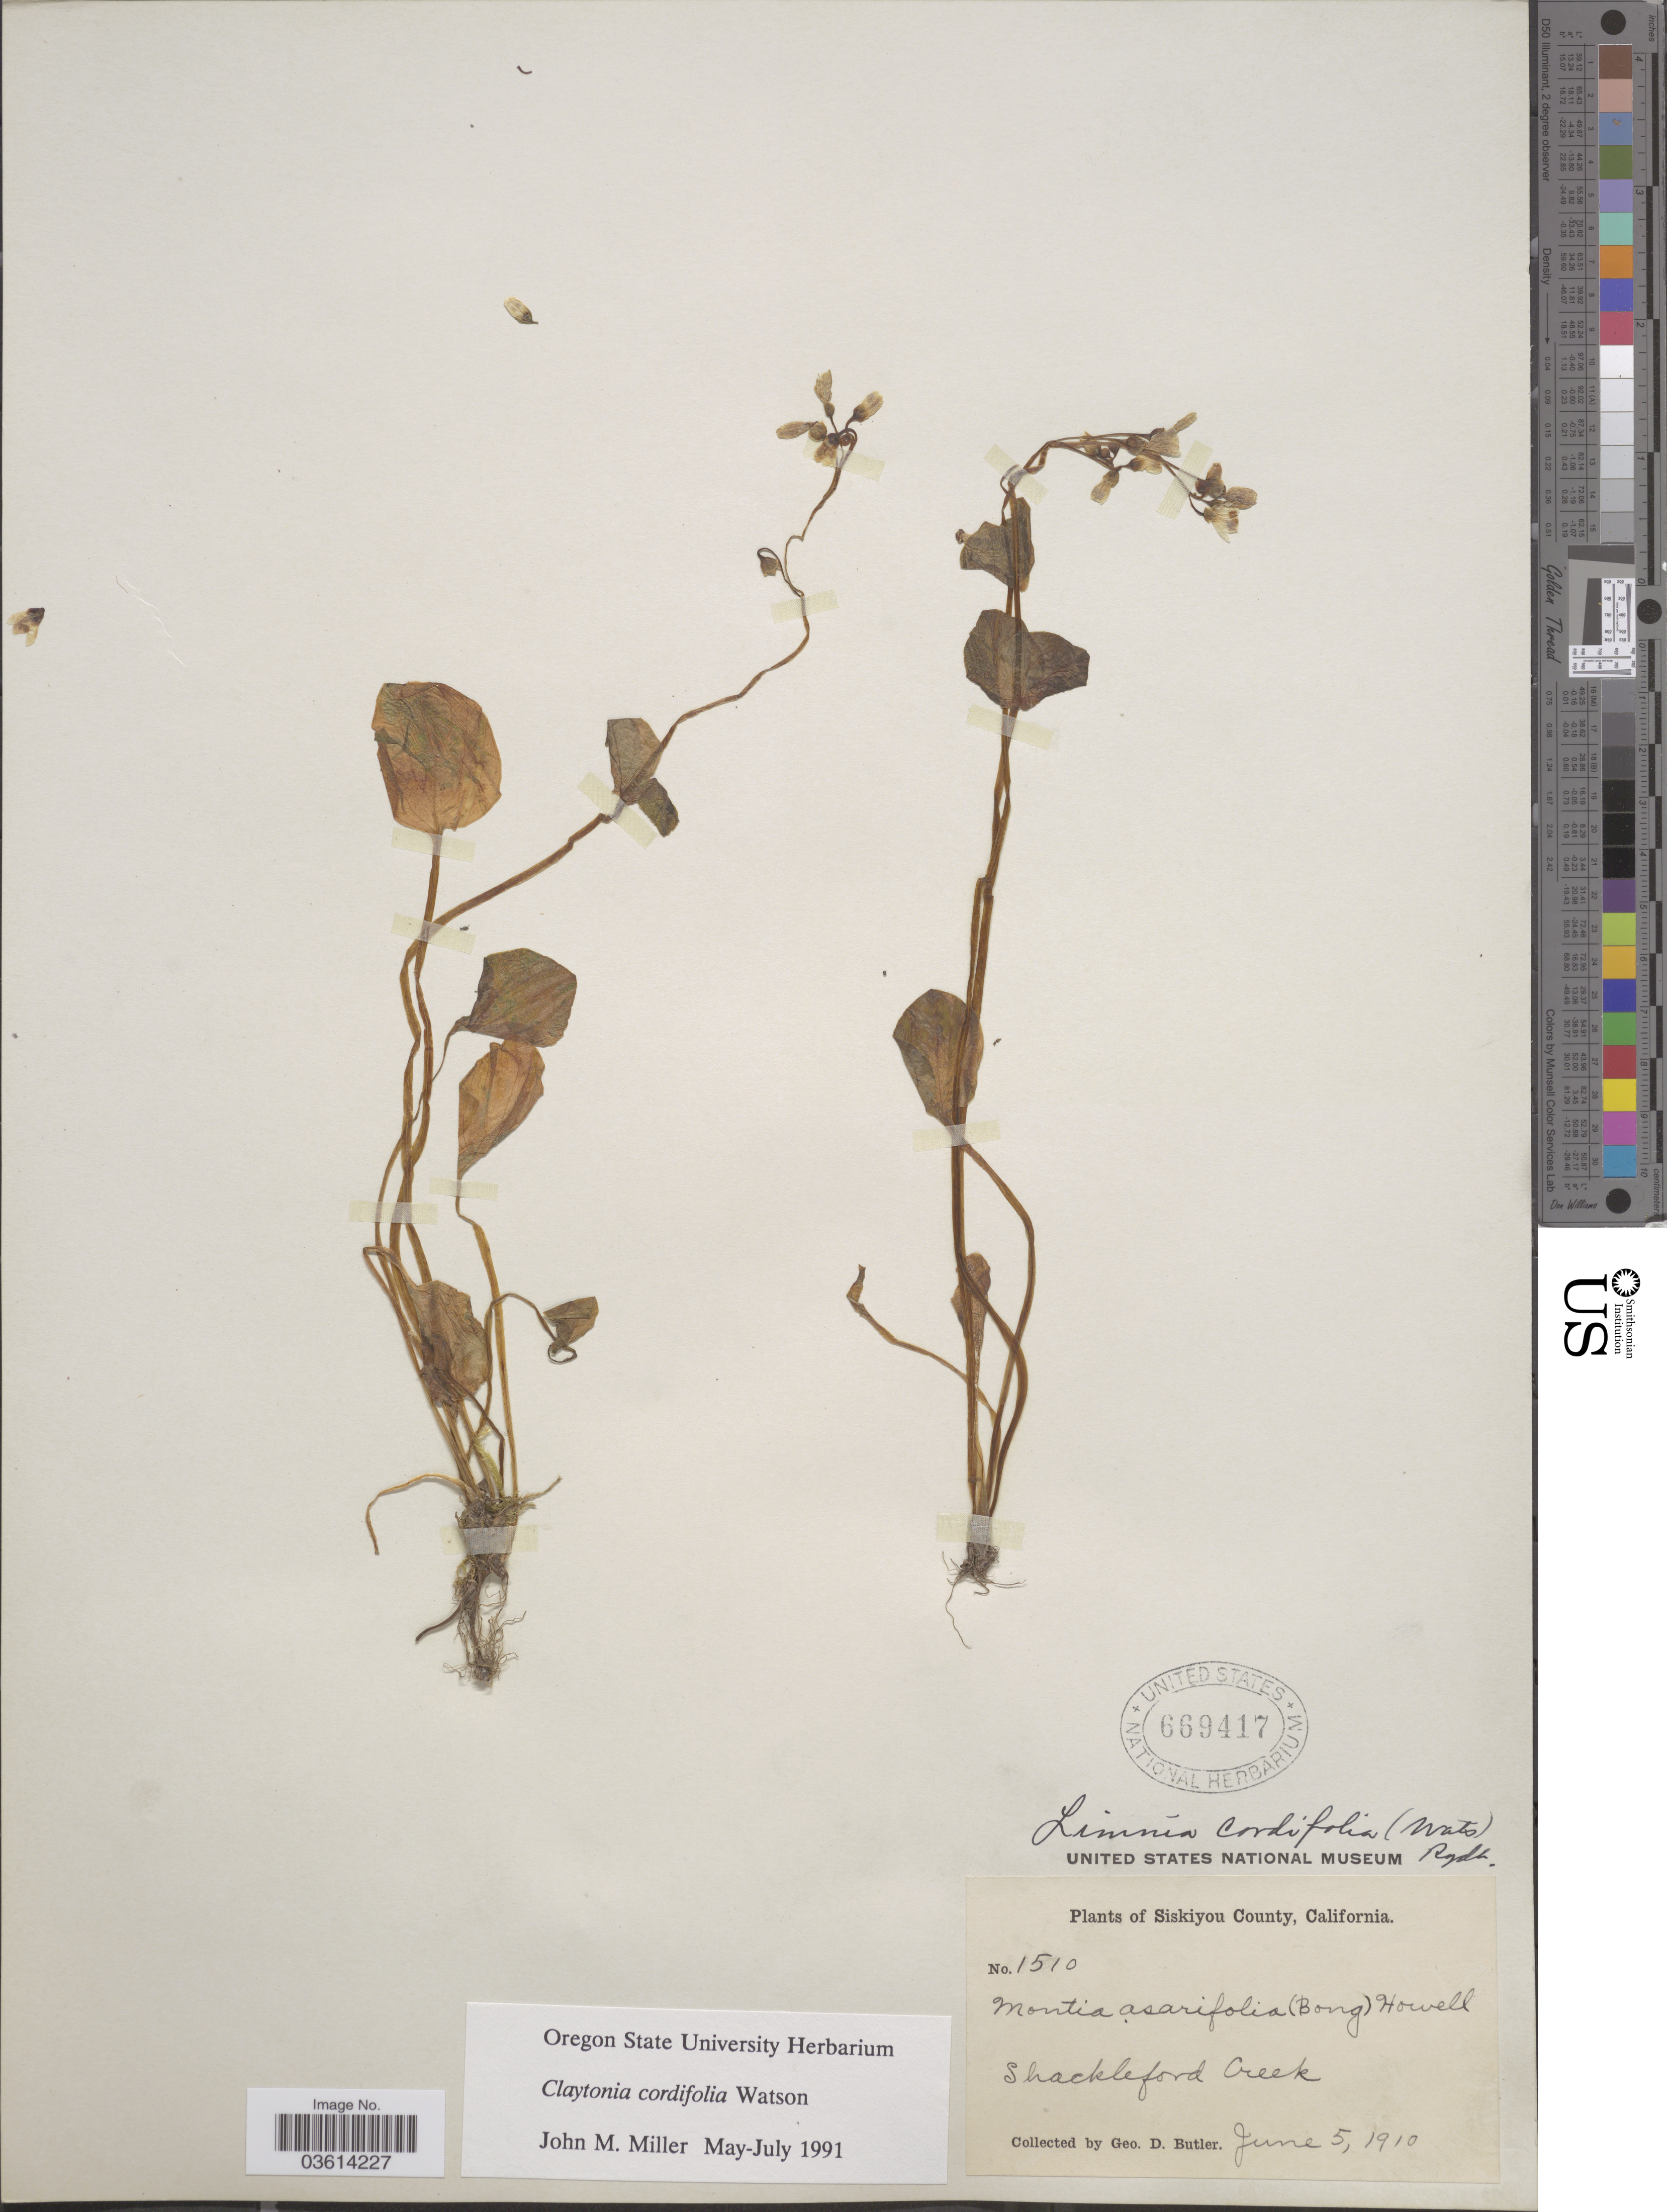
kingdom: Plantae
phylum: Tracheophyta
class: Magnoliopsida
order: Caryophyllales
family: Montiaceae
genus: Claytonia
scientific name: Claytonia cordifolia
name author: S. Watson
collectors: G. D. Butler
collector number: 1510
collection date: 1910-06-05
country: United States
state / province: California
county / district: Siskiyou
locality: Siskiyou County. Shackleford Creek.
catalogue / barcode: US 669417